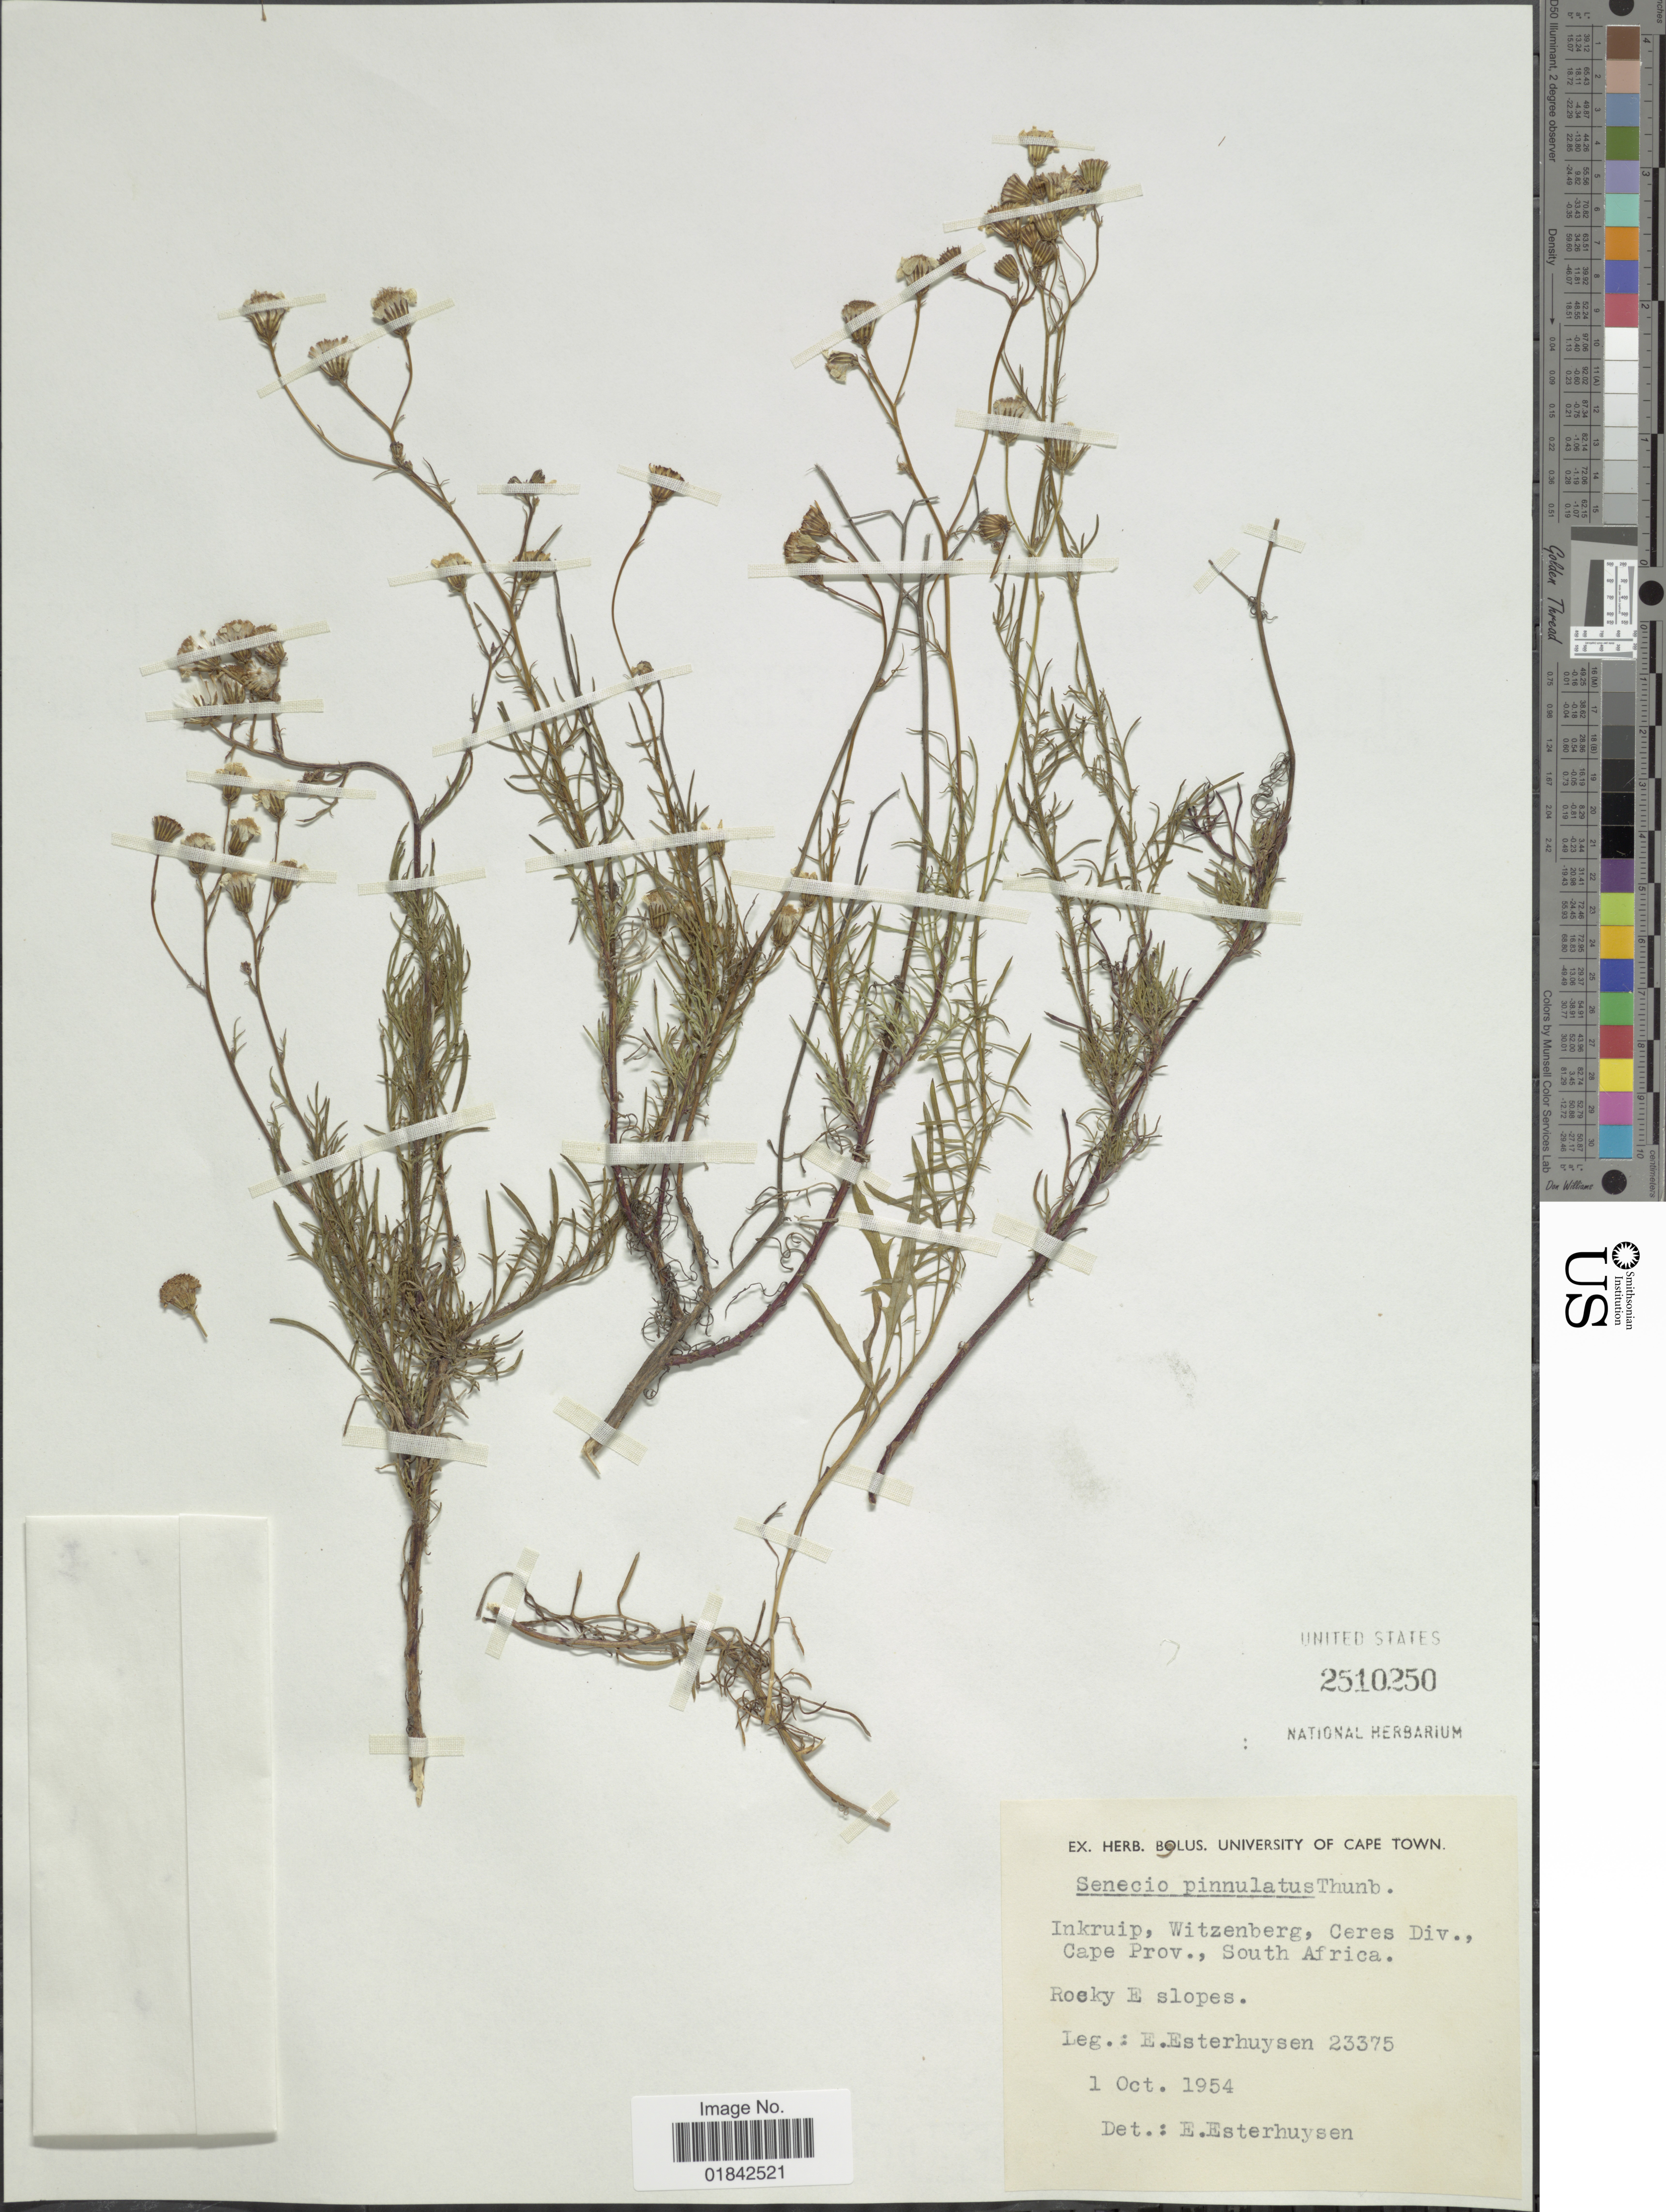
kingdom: Plantae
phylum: Tracheophyta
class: Magnoliopsida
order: Asterales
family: Asteraceae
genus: Senecio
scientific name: Senecio pinnulatus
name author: Thunb.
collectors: E. E. Esterhuysen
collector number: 23375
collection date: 1954-10-01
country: South Africa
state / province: Western Cape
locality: Inkruip, Witzenberg, Ceres Div.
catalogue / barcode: US 2510250